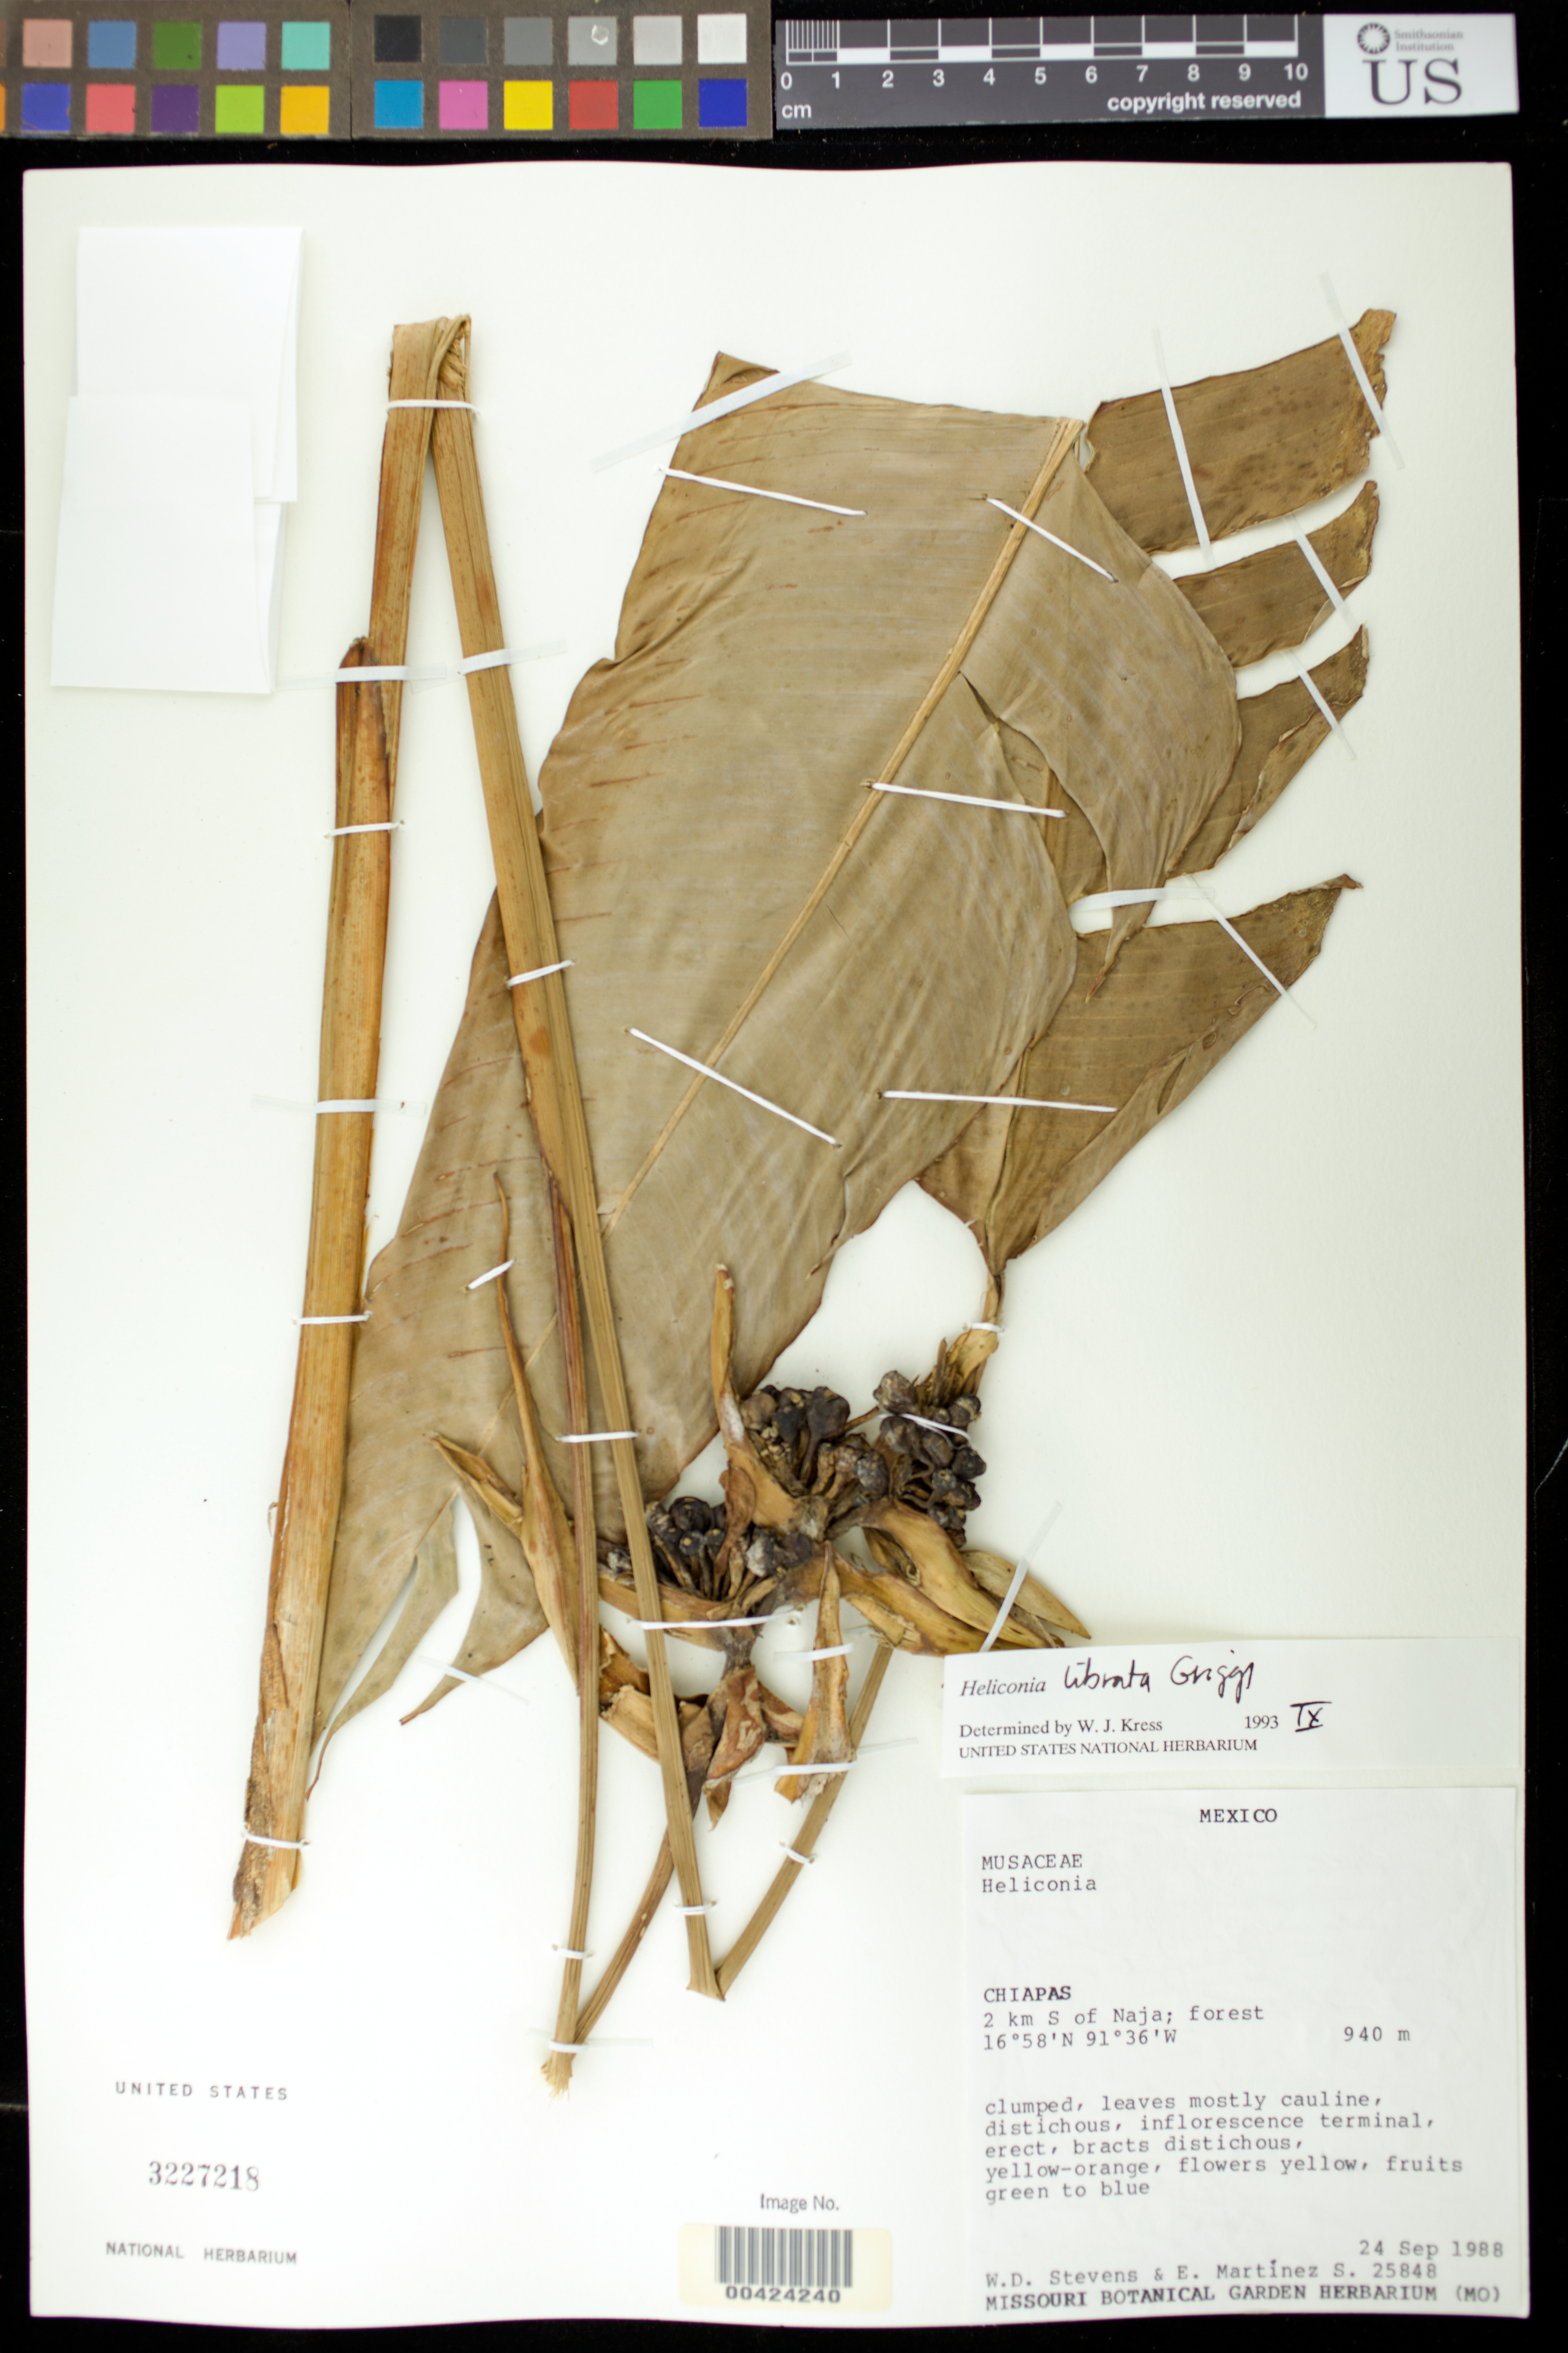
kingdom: Plantae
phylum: Tracheophyta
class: Liliopsida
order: Zingiberales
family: Heliconiaceae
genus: Heliconia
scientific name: Heliconia librata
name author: R.F. Griggs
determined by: Kress, W. J., (US), Smithsonian Institution - National Museum of Natural History (UNITED STATES)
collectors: W. D. Stevens & E. Martínez Soto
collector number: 25848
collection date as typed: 24 Sep 1988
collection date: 1988-09-24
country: Mexico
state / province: Chiapas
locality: Naja, 2 km S of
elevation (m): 940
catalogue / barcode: US 3227218